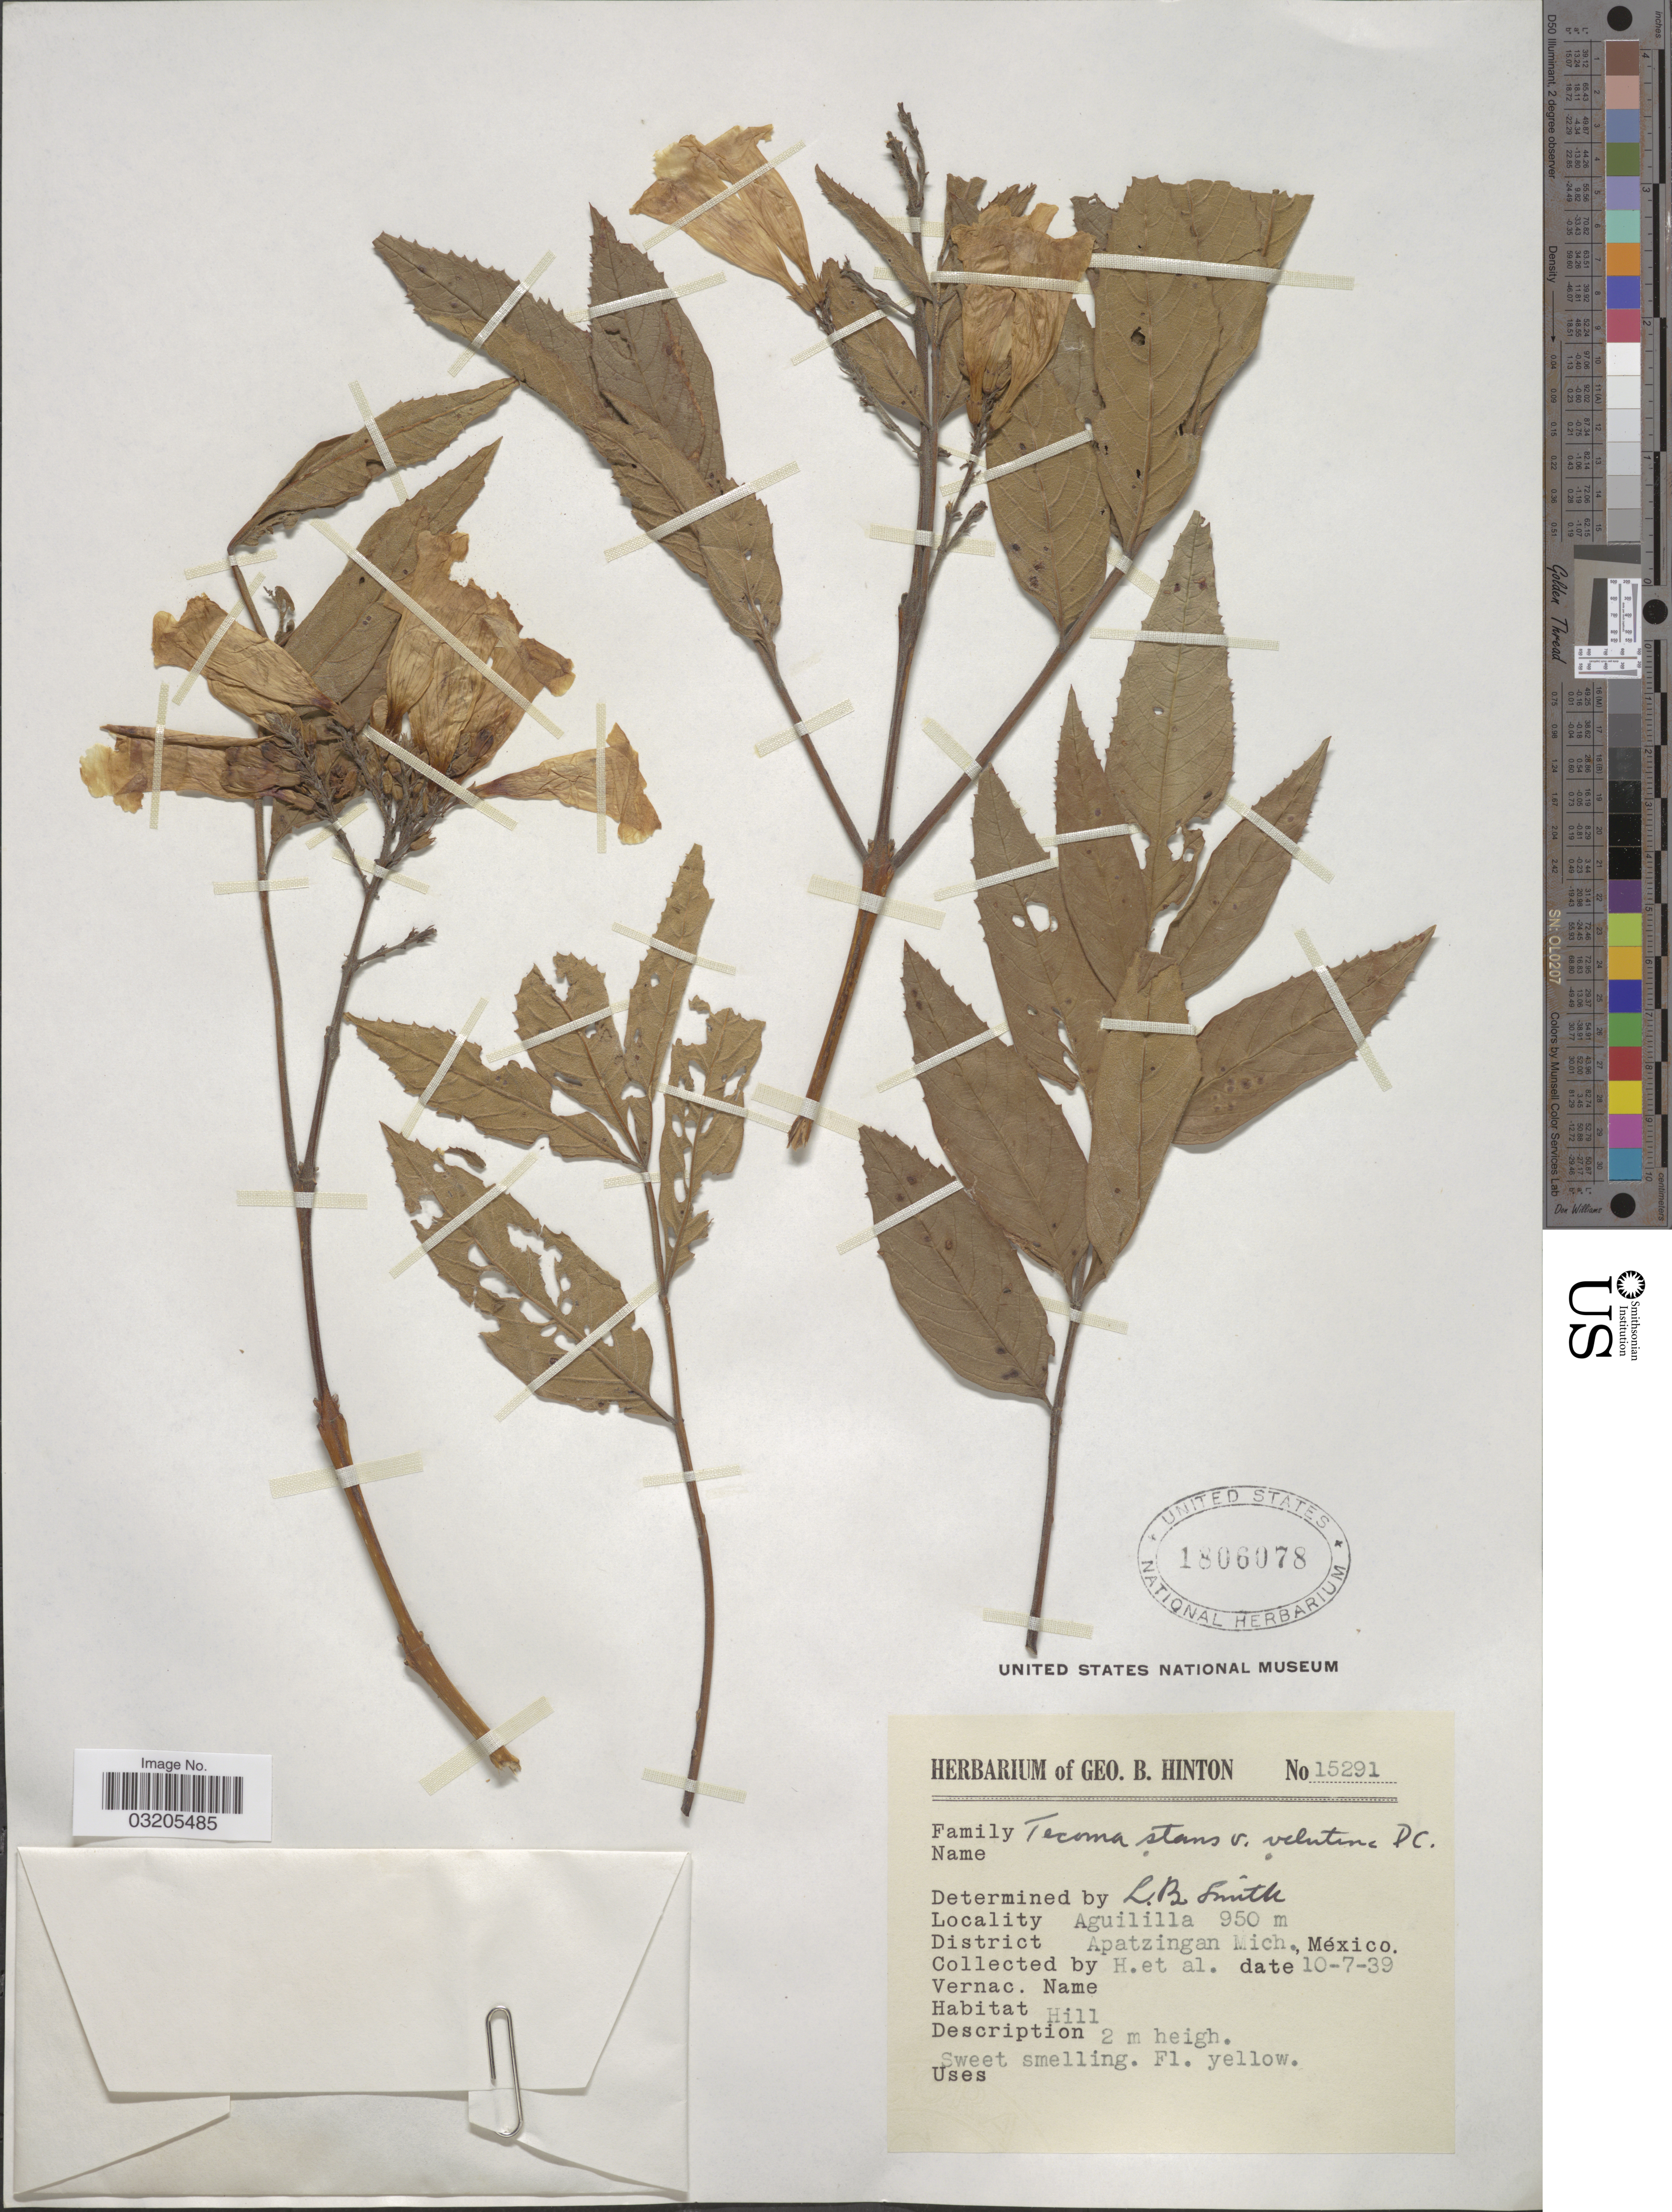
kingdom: Plantae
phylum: Tracheophyta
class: Magnoliopsida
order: Lamiales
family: Bignoniaceae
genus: Tecoma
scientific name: Tecoma stans var. velutina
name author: DC.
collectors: G. B. Hinton & et al.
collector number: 15291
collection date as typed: Transcribed d/m/y: 10/7/39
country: Mexico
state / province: Michoacán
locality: Aguililla. District Apatzingan Mich. Hill.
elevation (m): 950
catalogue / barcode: US 1806078